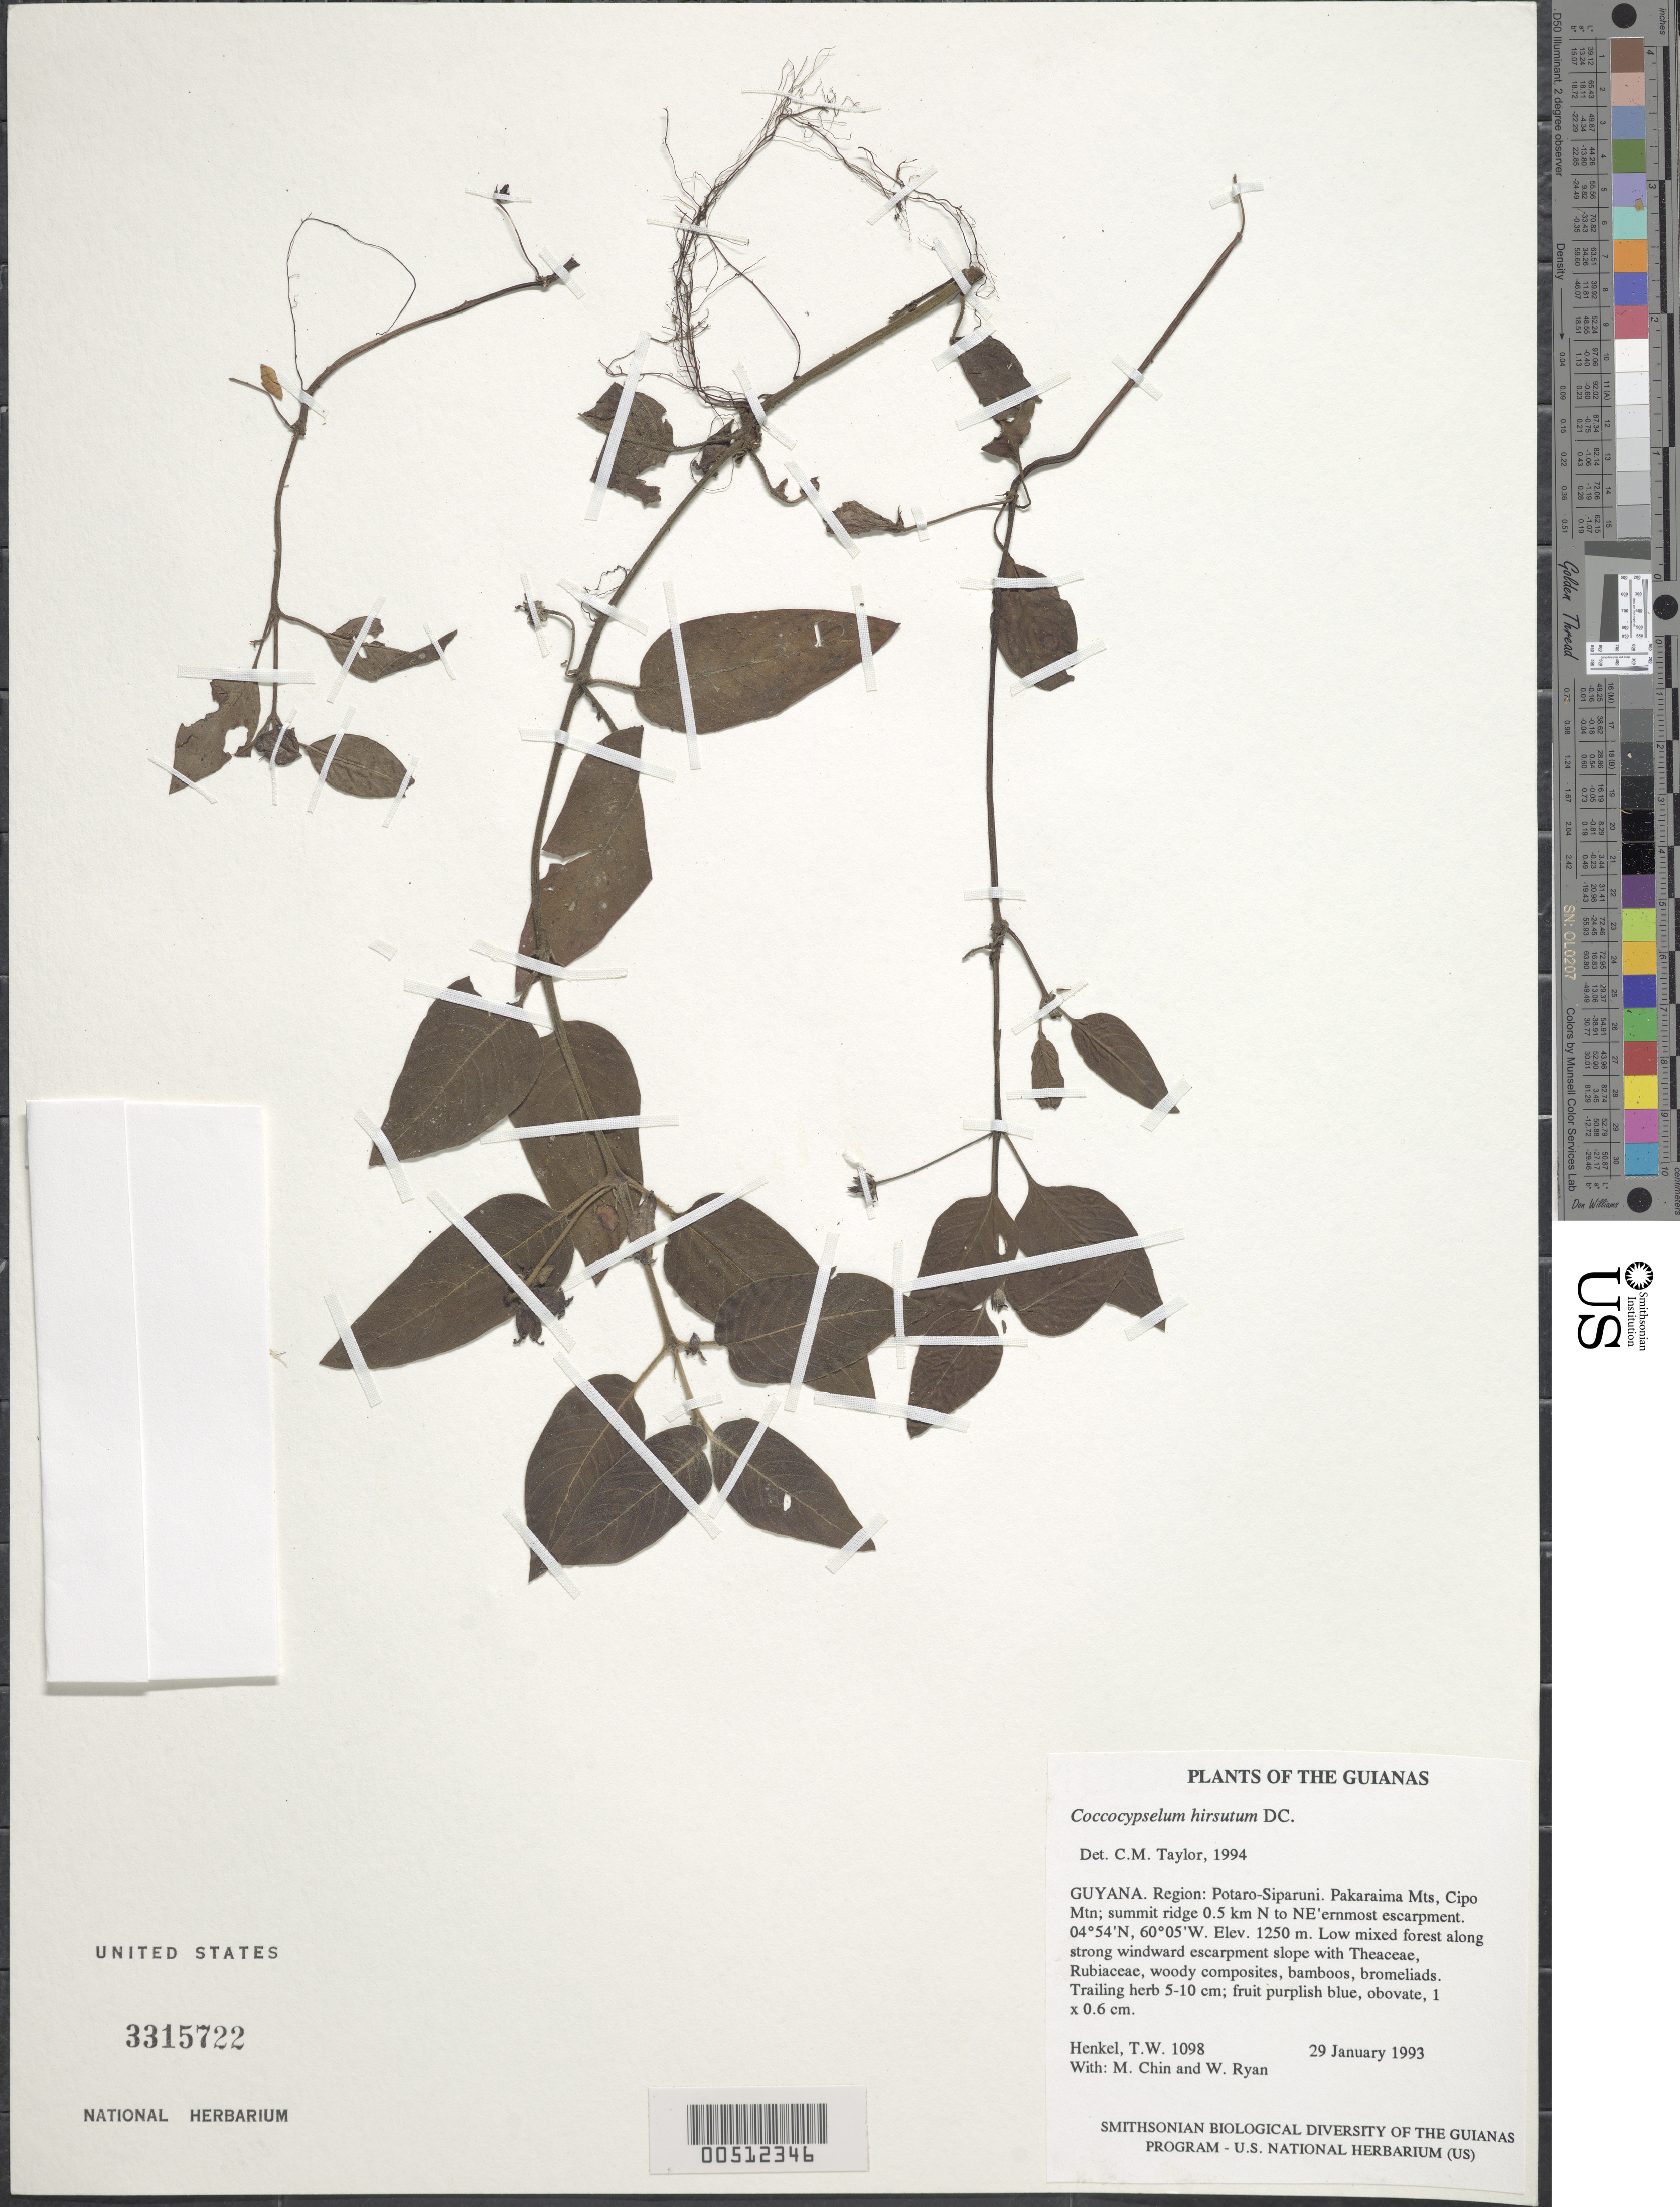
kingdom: Plantae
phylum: Tracheophyta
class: Magnoliopsida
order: Gentianales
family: Rubiaceae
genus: Coccocypselum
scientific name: Coccocypselum hirsutum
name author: Bartl. ex DC.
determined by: Taylor, Charlotte M.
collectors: T. Henkel, M. Chin & W. Ryan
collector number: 1098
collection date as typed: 29 January 1993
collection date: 1993-01-29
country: Guyana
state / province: Potaro-Siparuni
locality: Pakaraima Mts, Cipo Mtn; summit ridge 0.5 km N to NE'ernmost escarpment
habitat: Low mixed forest along strong windward escarpment slope with Theaceae, Rubiaceae, woody composites, bamboos, bromeliads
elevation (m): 1250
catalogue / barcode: US 3315722